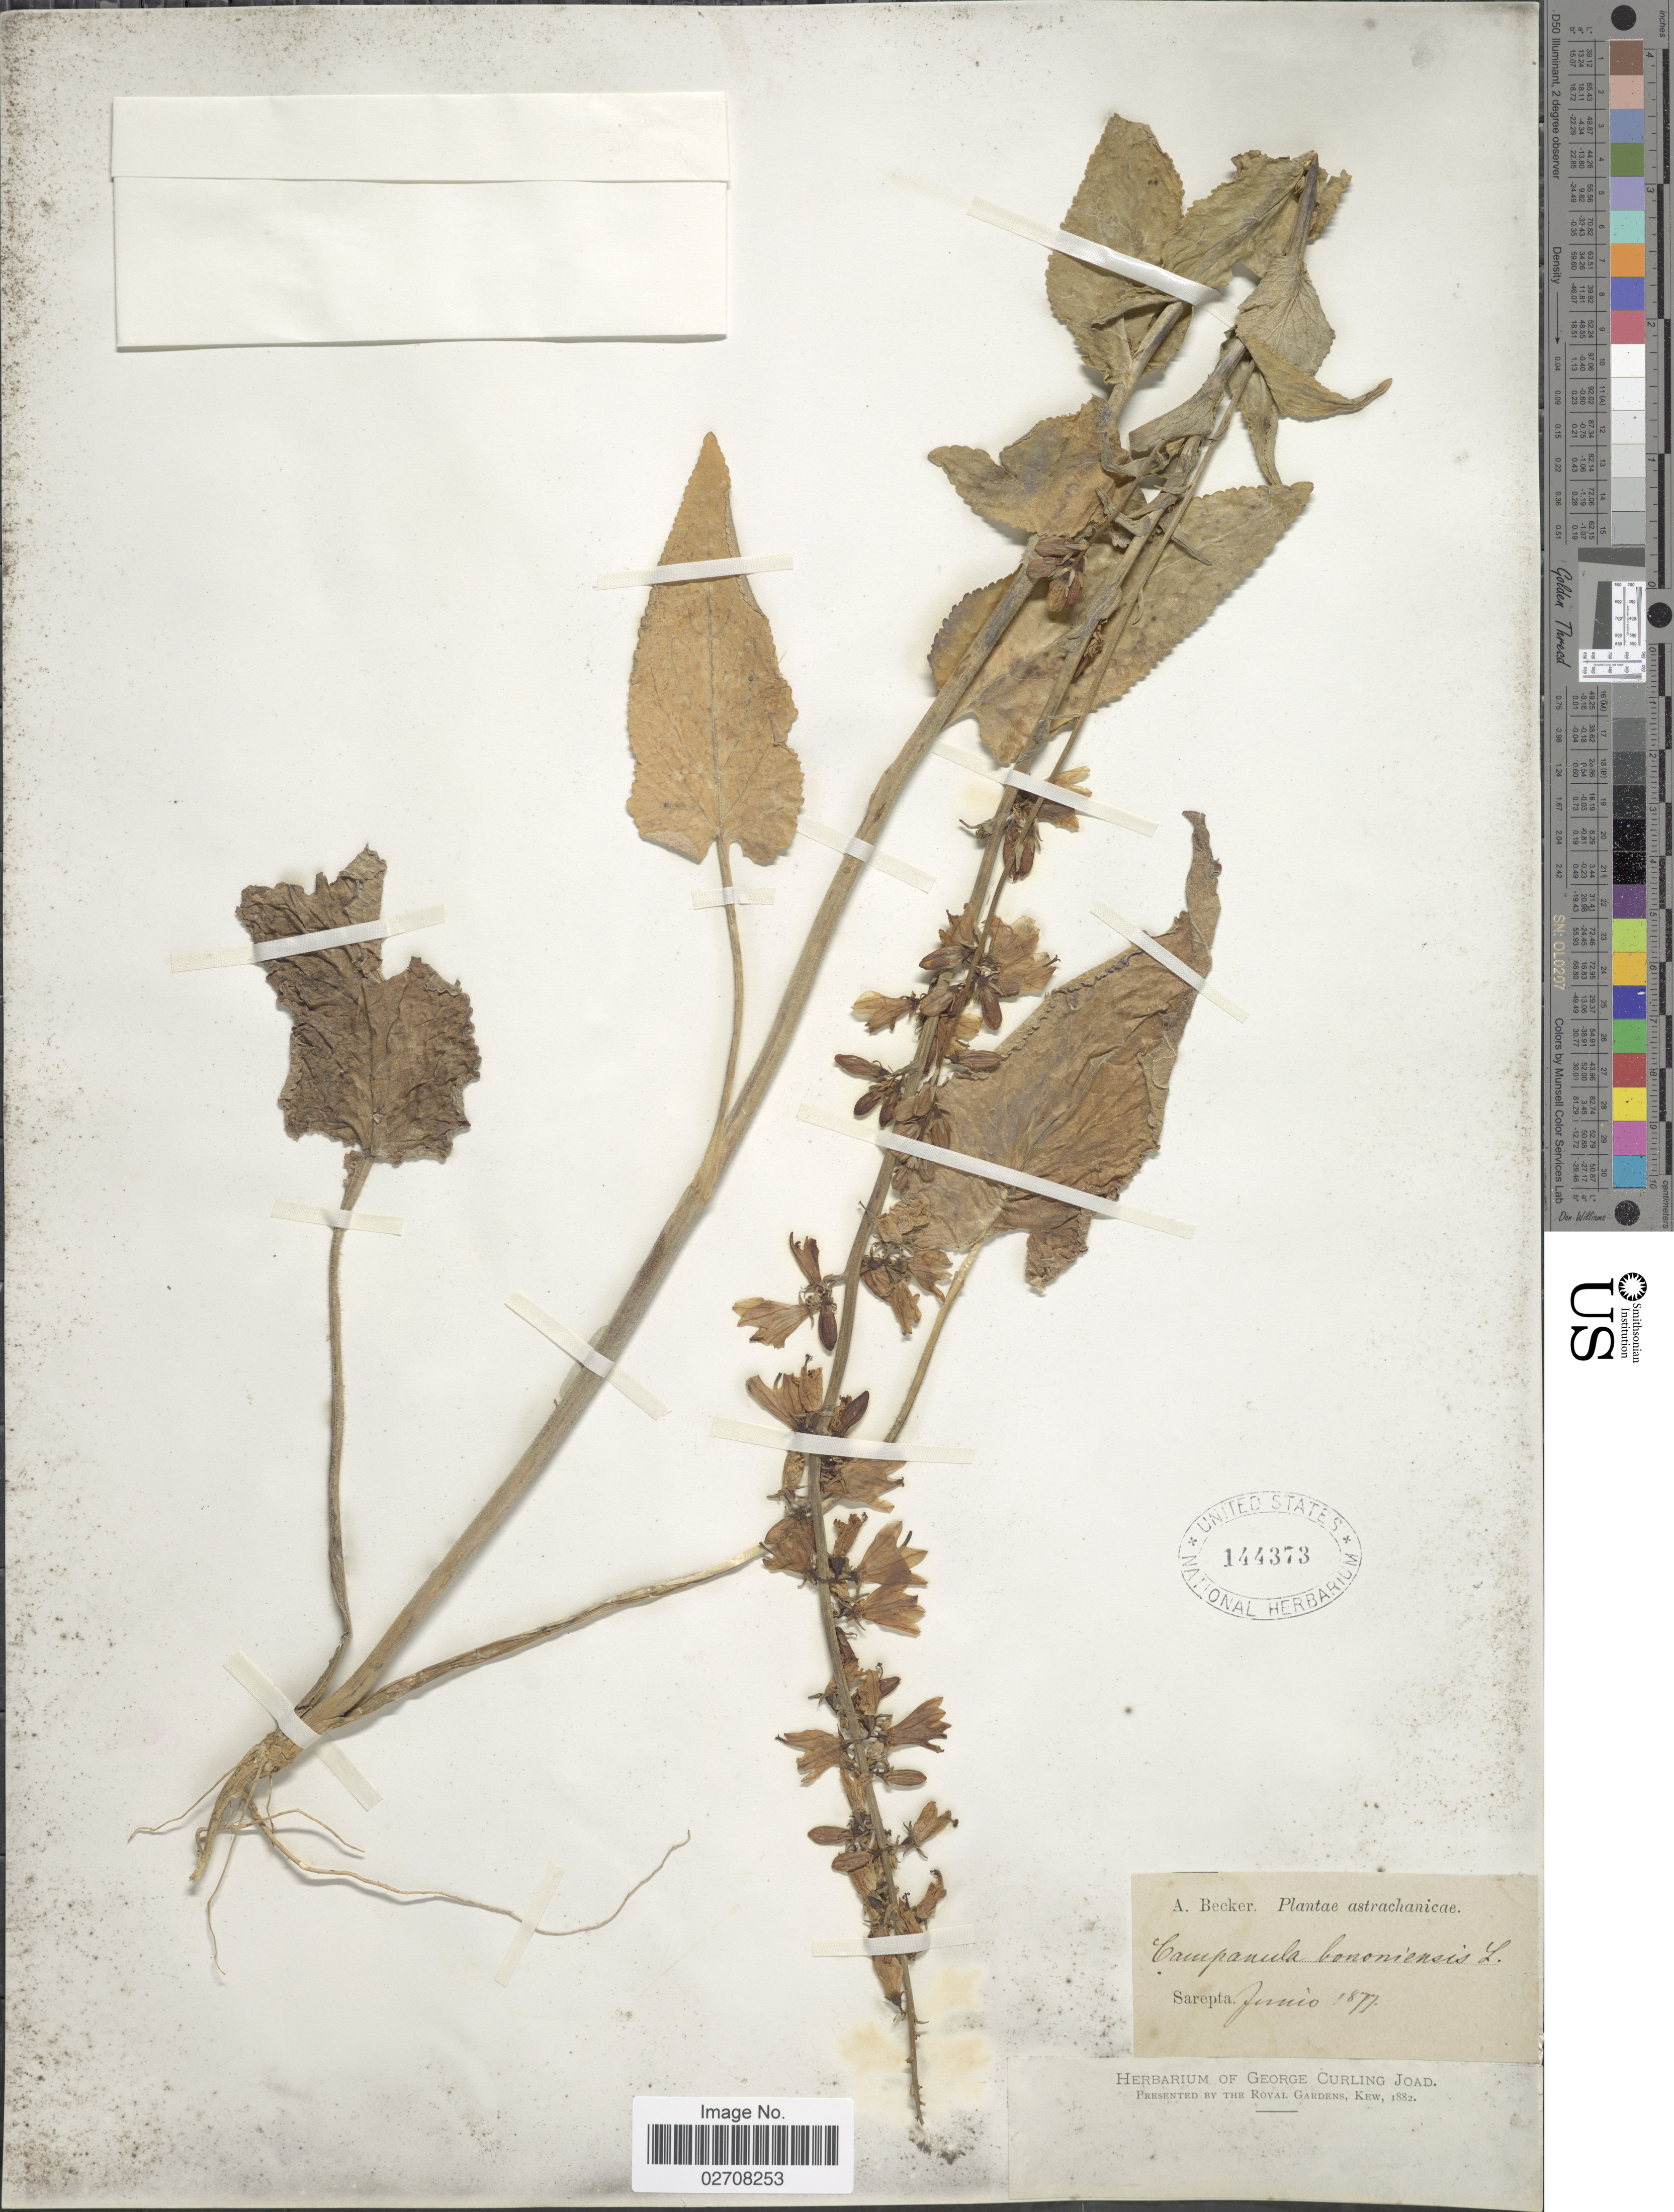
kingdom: Plantae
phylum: Tracheophyta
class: Magnoliopsida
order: Asterales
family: Campanulaceae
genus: Campanula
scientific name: Campanula bononiensis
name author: L.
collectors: A. Becker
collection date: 1877-06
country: Russian Federation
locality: Astrachanicae. Sarepta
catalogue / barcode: US 144373